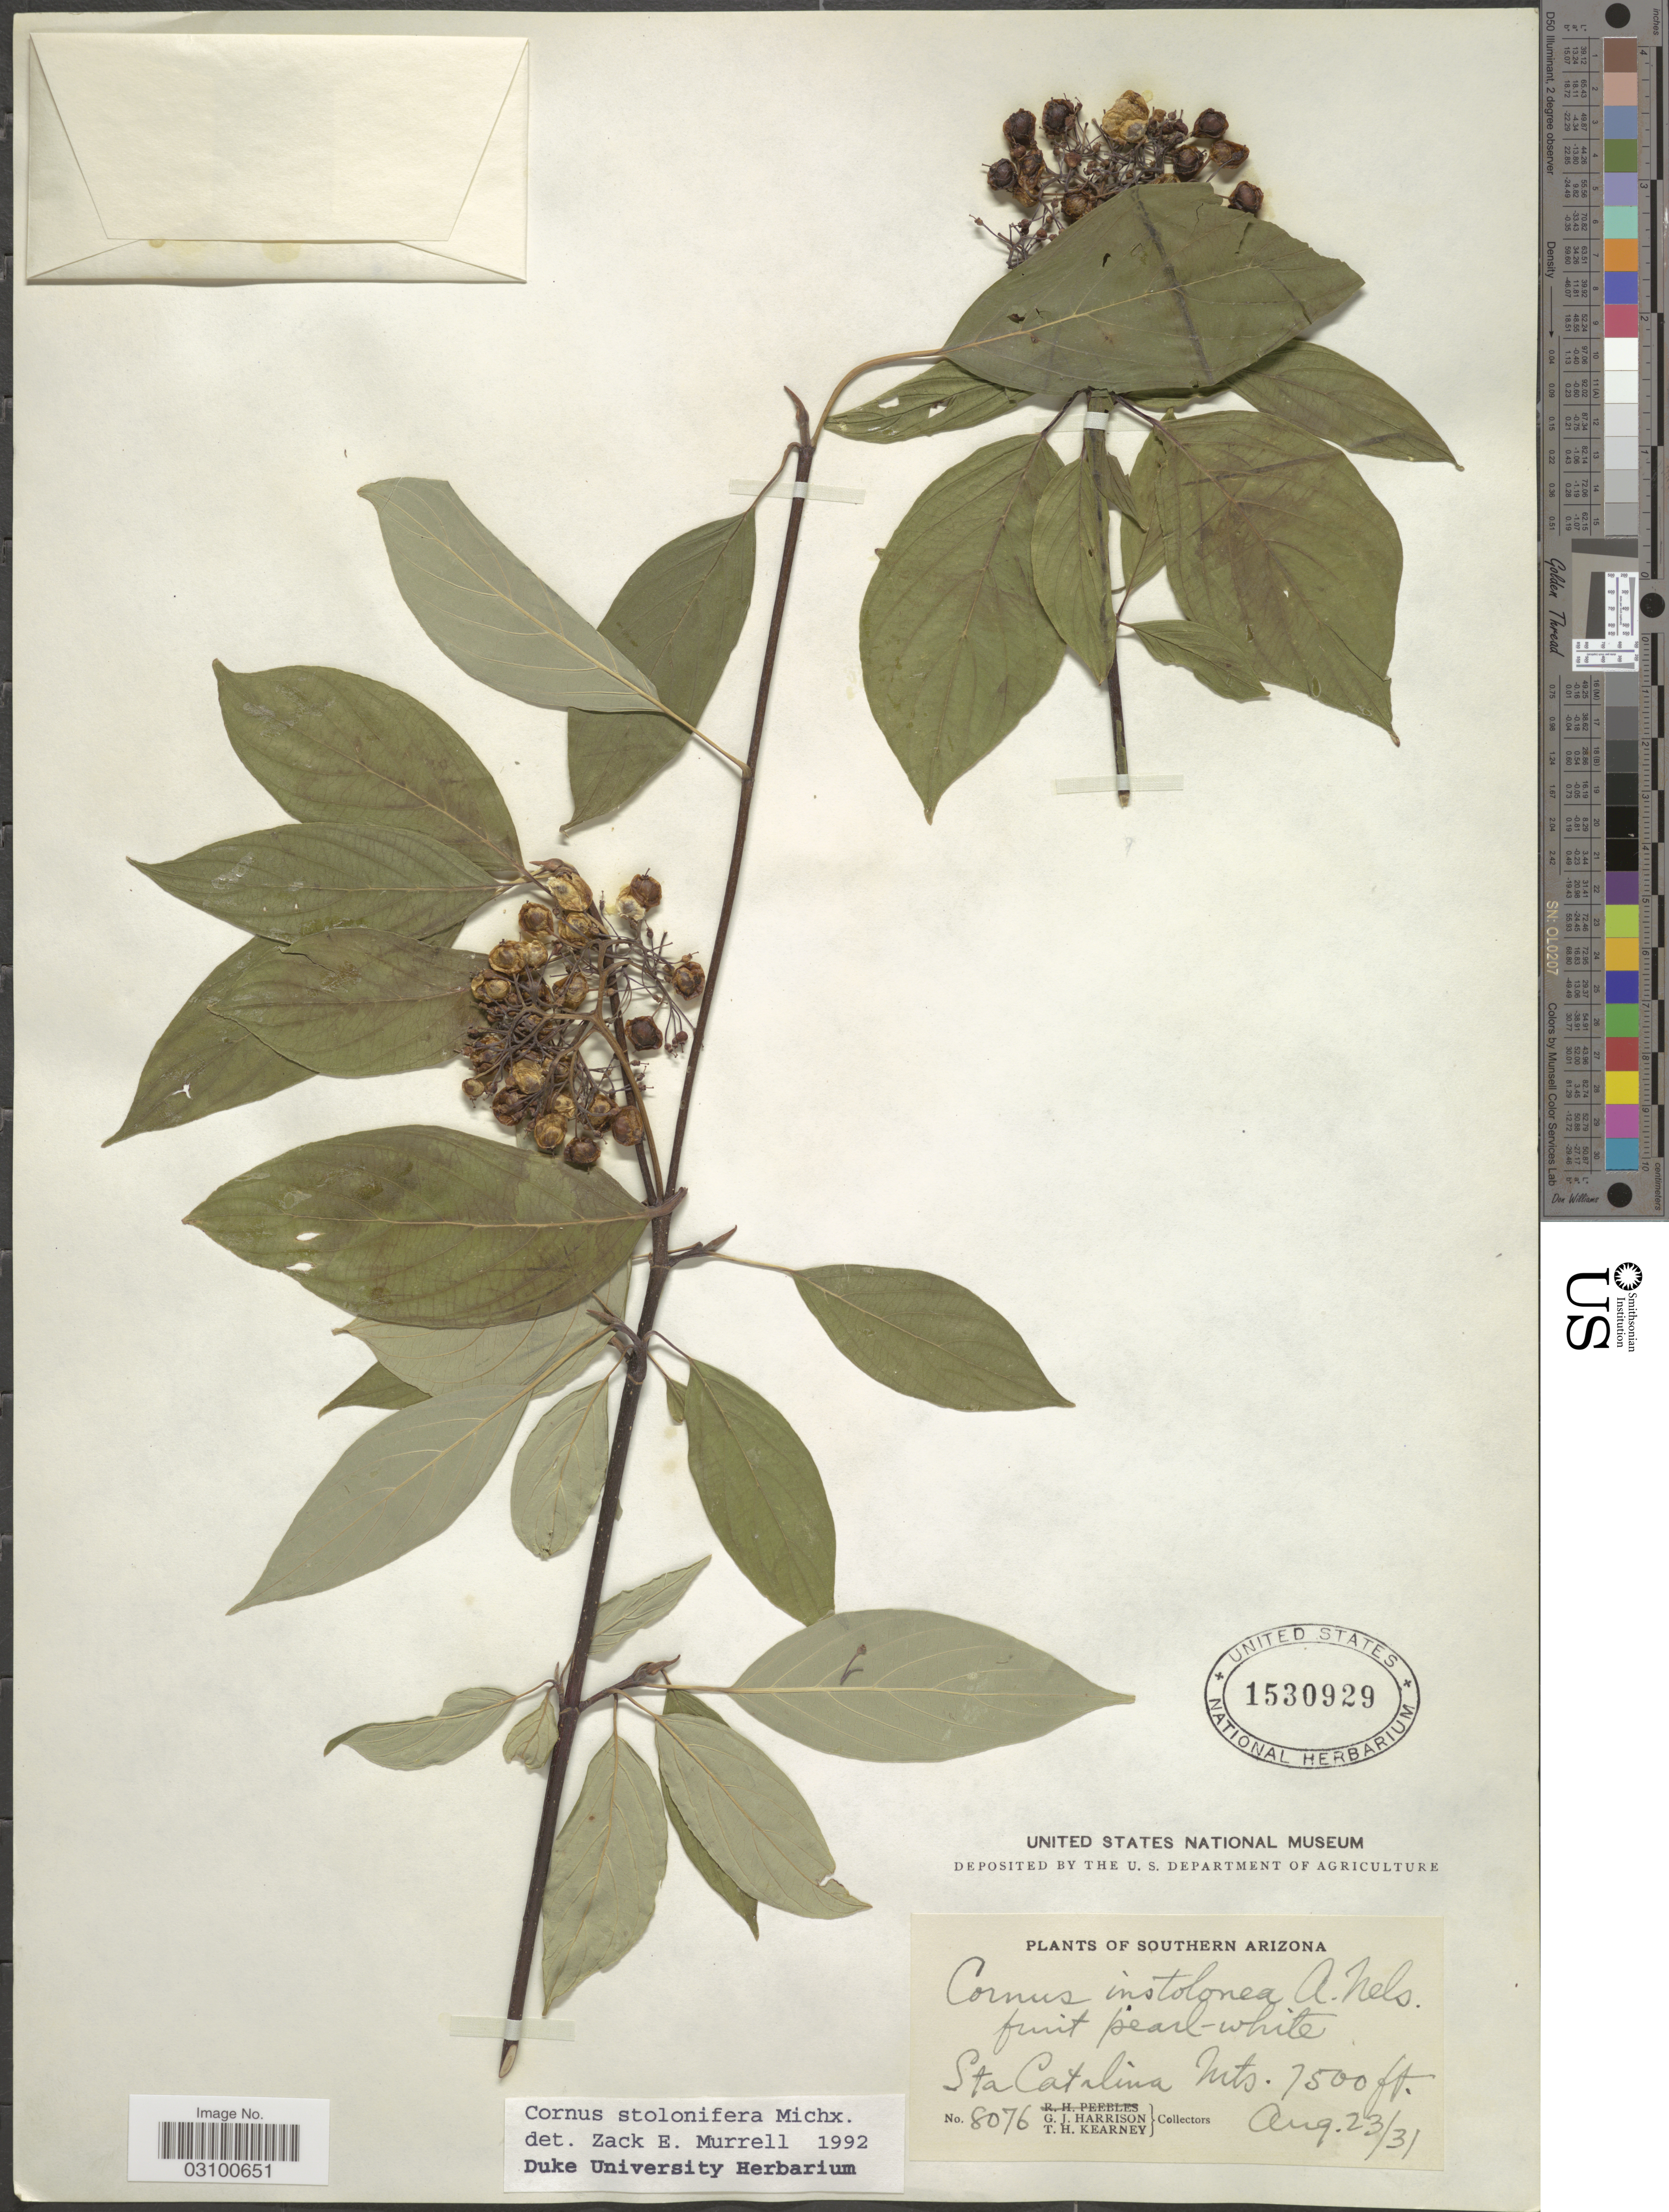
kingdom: Plantae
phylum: Tracheophyta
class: Magnoliopsida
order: Cornales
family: Cornaceae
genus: Cornus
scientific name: Cornus sericea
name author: L.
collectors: G. J. Harrison & T. H. Kearney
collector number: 8076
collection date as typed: Transcribed d/m/y: 23/8/31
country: United States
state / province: Arizona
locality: Southern Arizona. Sta Catalina Mts.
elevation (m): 2286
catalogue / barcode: US 1530929